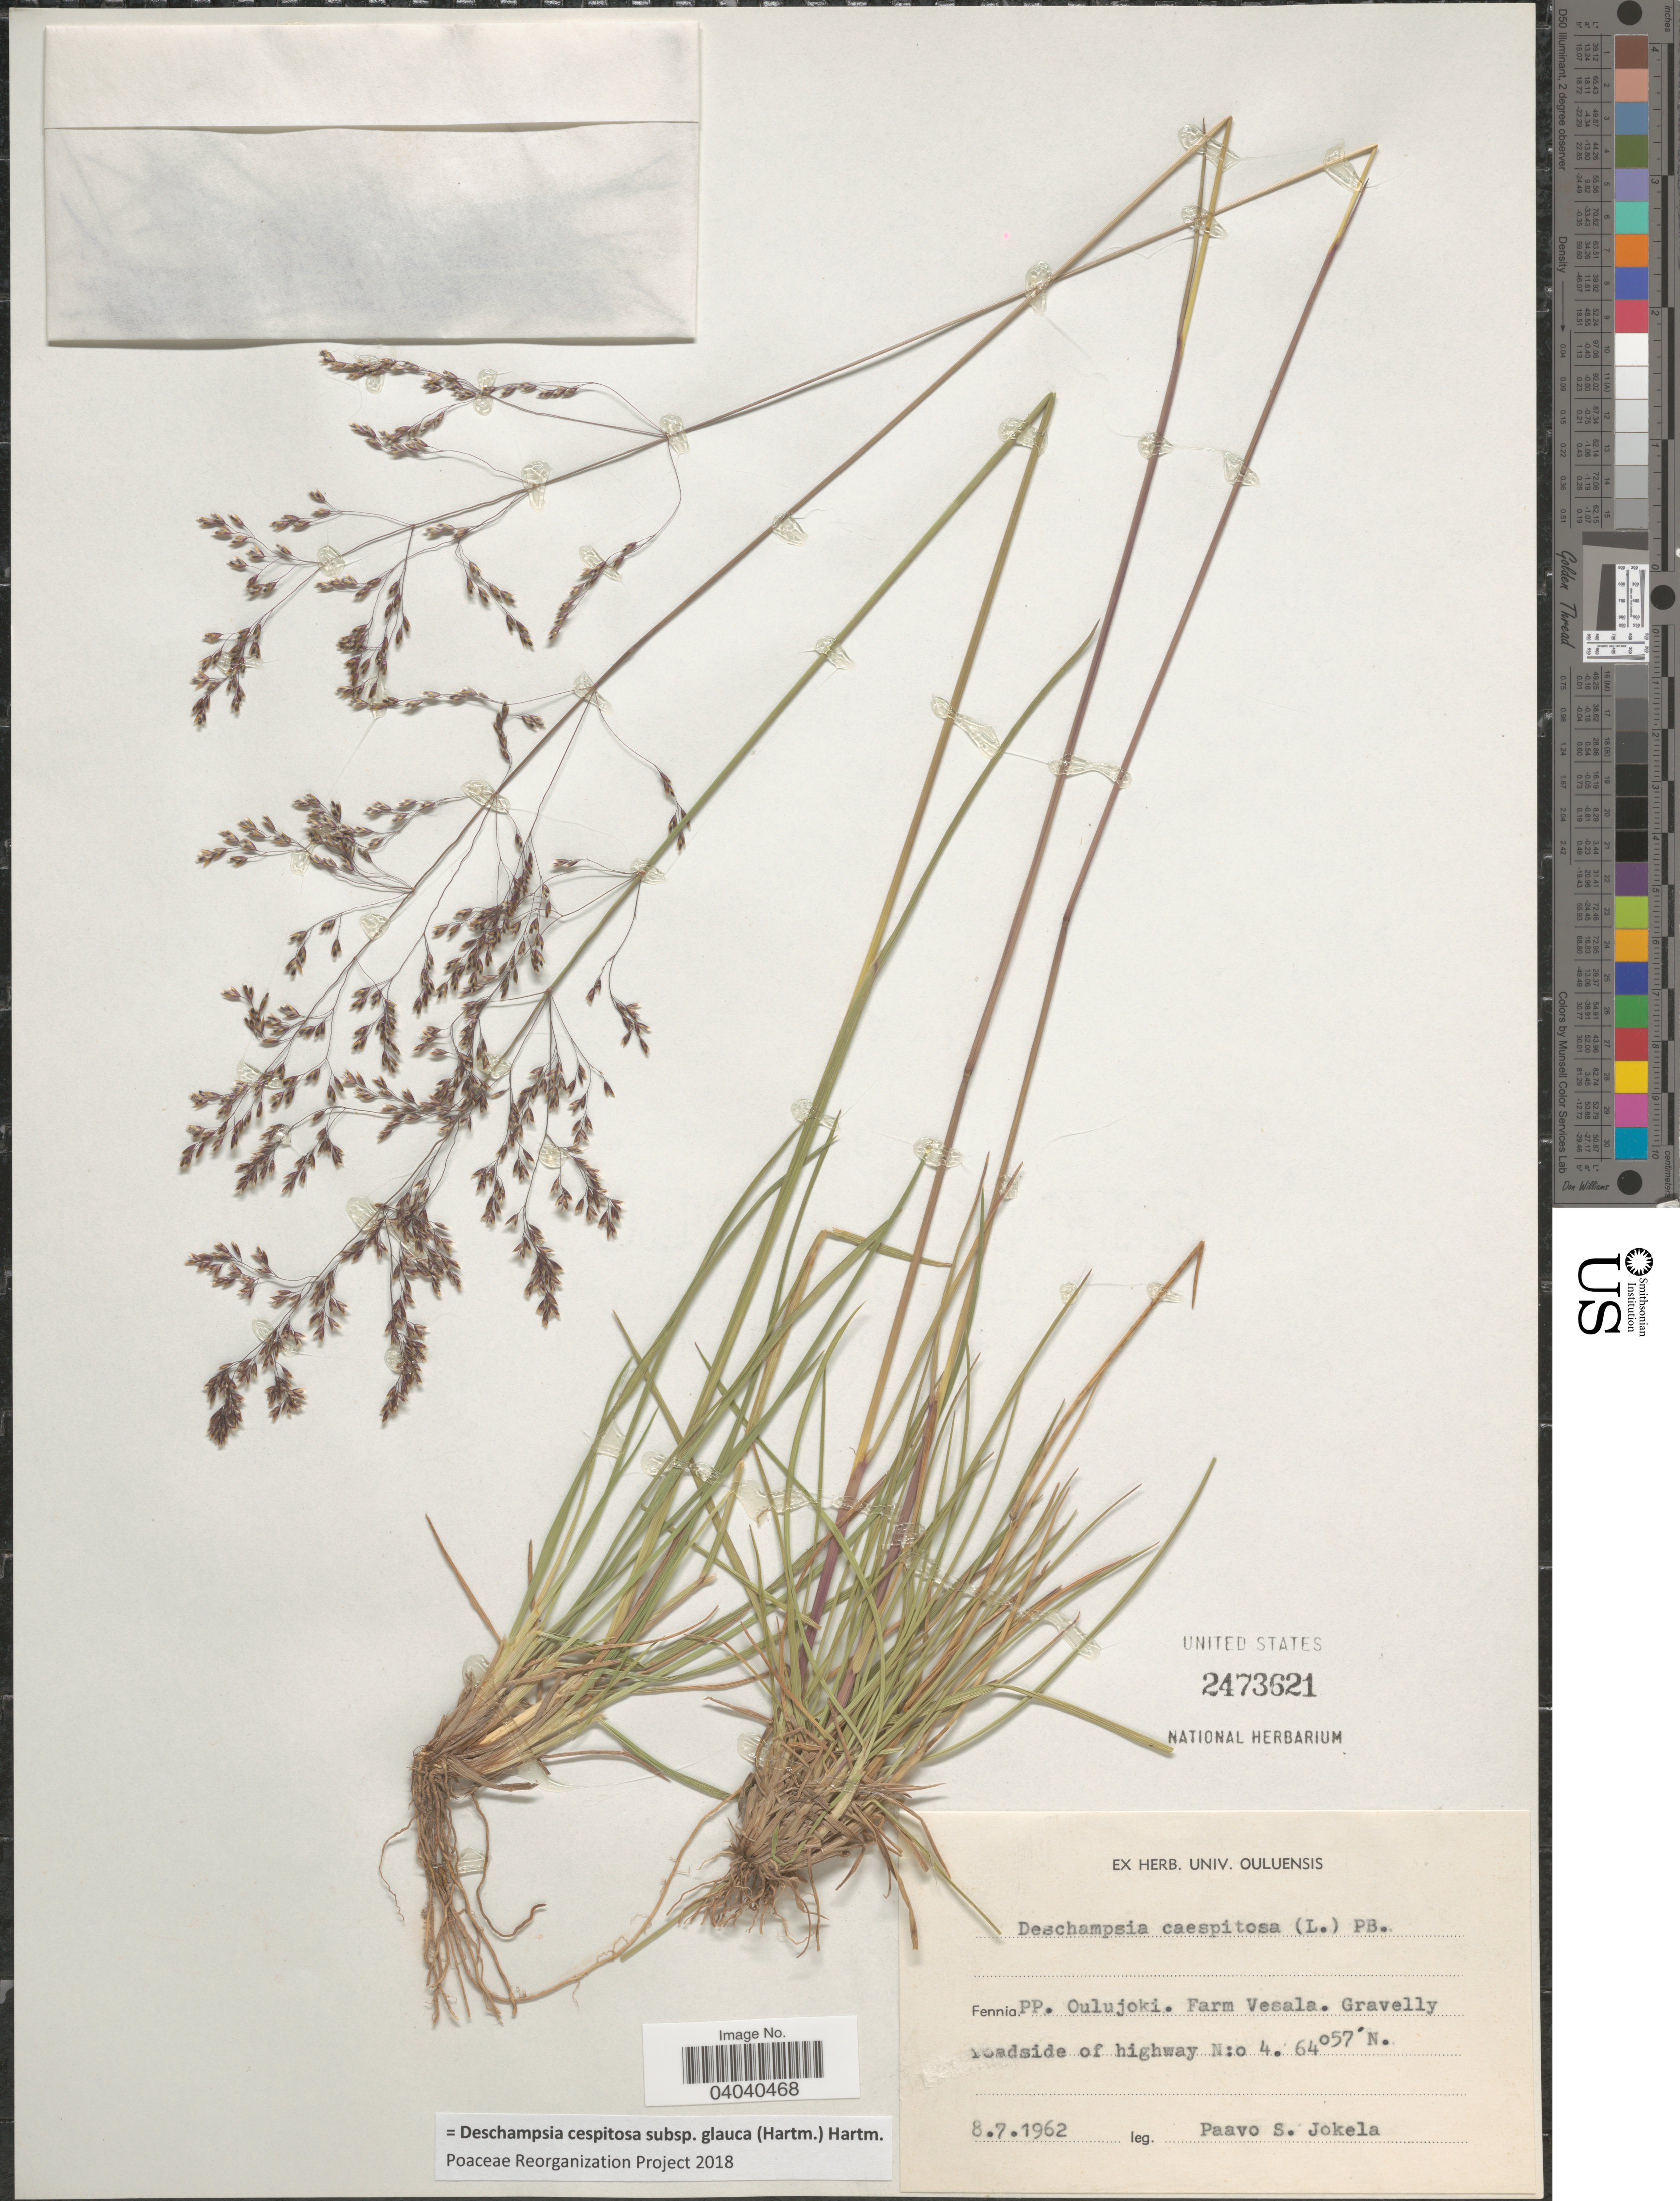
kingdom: Plantae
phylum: Tracheophyta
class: Liliopsida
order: Poales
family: Poaceae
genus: Deschampsia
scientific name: Deschampsia cespitosa subsp. glauca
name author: (Hartm.) Hartm.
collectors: P. Jokela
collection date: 1962-07-08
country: Finland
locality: Fennia. PP. Oulujoki. Farm Vesala.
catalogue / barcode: US 2473621